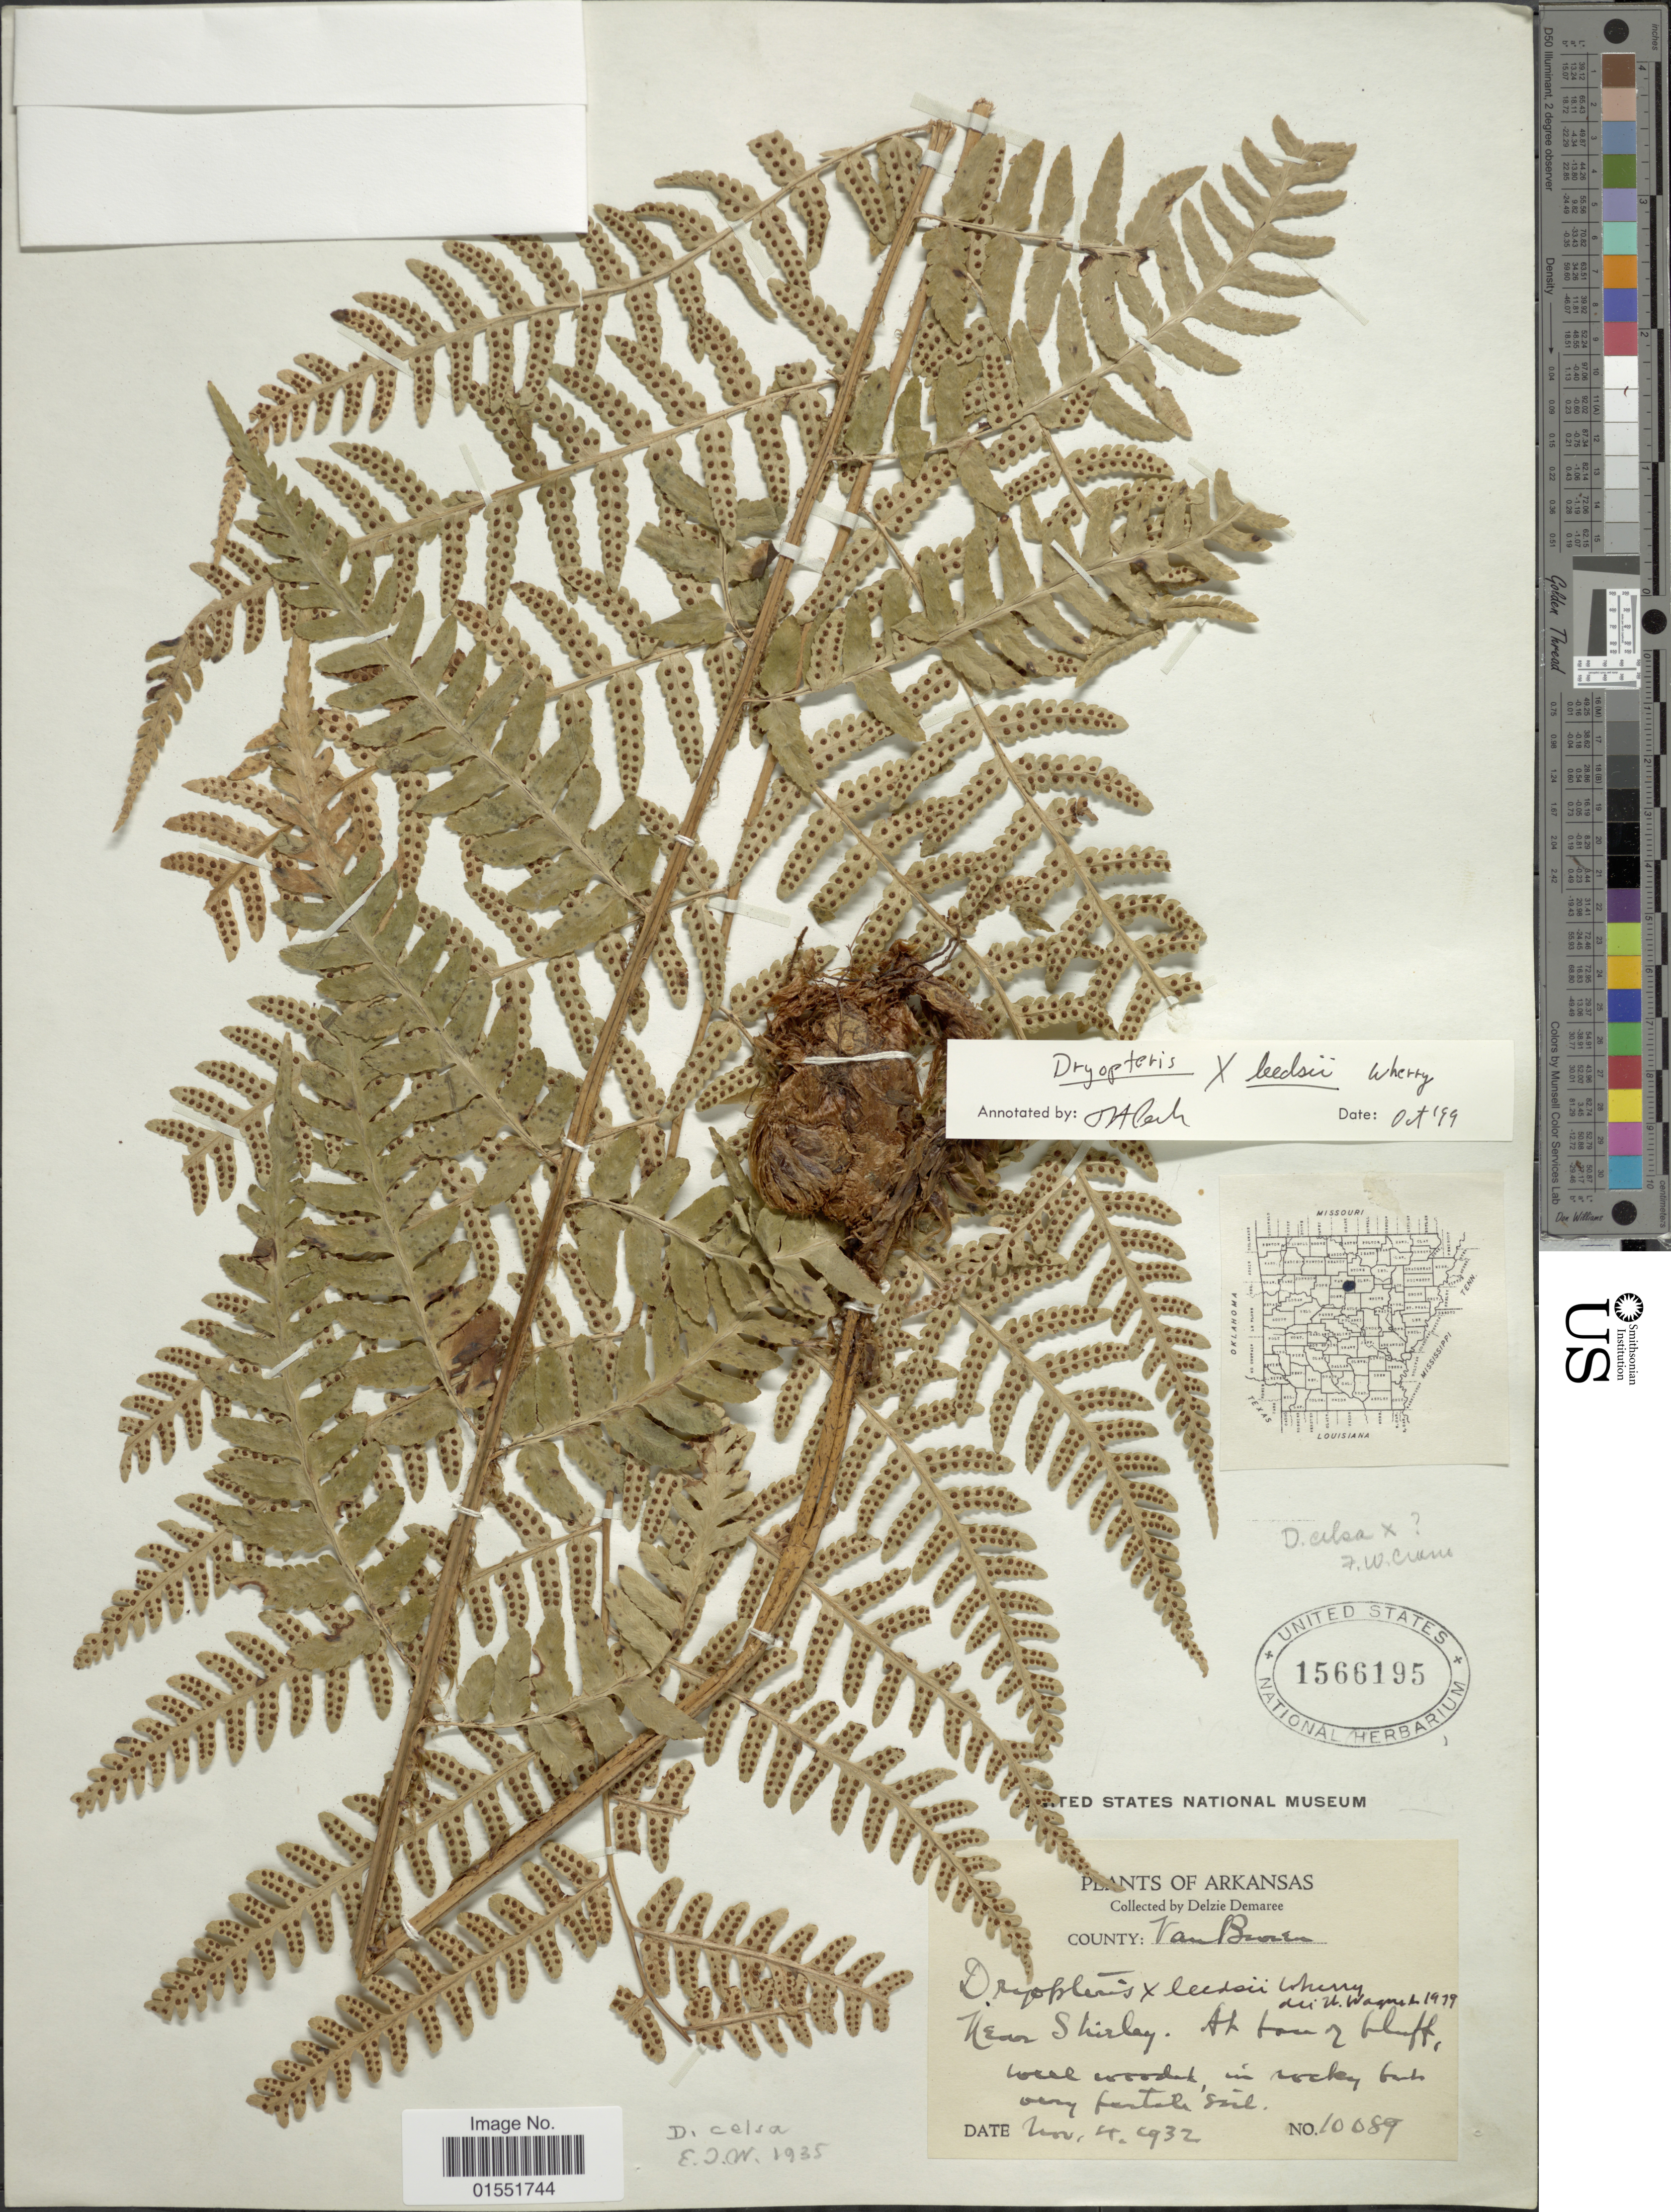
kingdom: Plantae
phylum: Tracheophyta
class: Polypodiopsida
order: Polypodiales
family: Dryopteridaceae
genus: Dryopteris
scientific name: Dryopteris x leedsii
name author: Wherry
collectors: D. Demaree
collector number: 10089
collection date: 1932-11-04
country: United States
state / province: Arkansas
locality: County: Van Buren. Near Shirley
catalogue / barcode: US 1566195